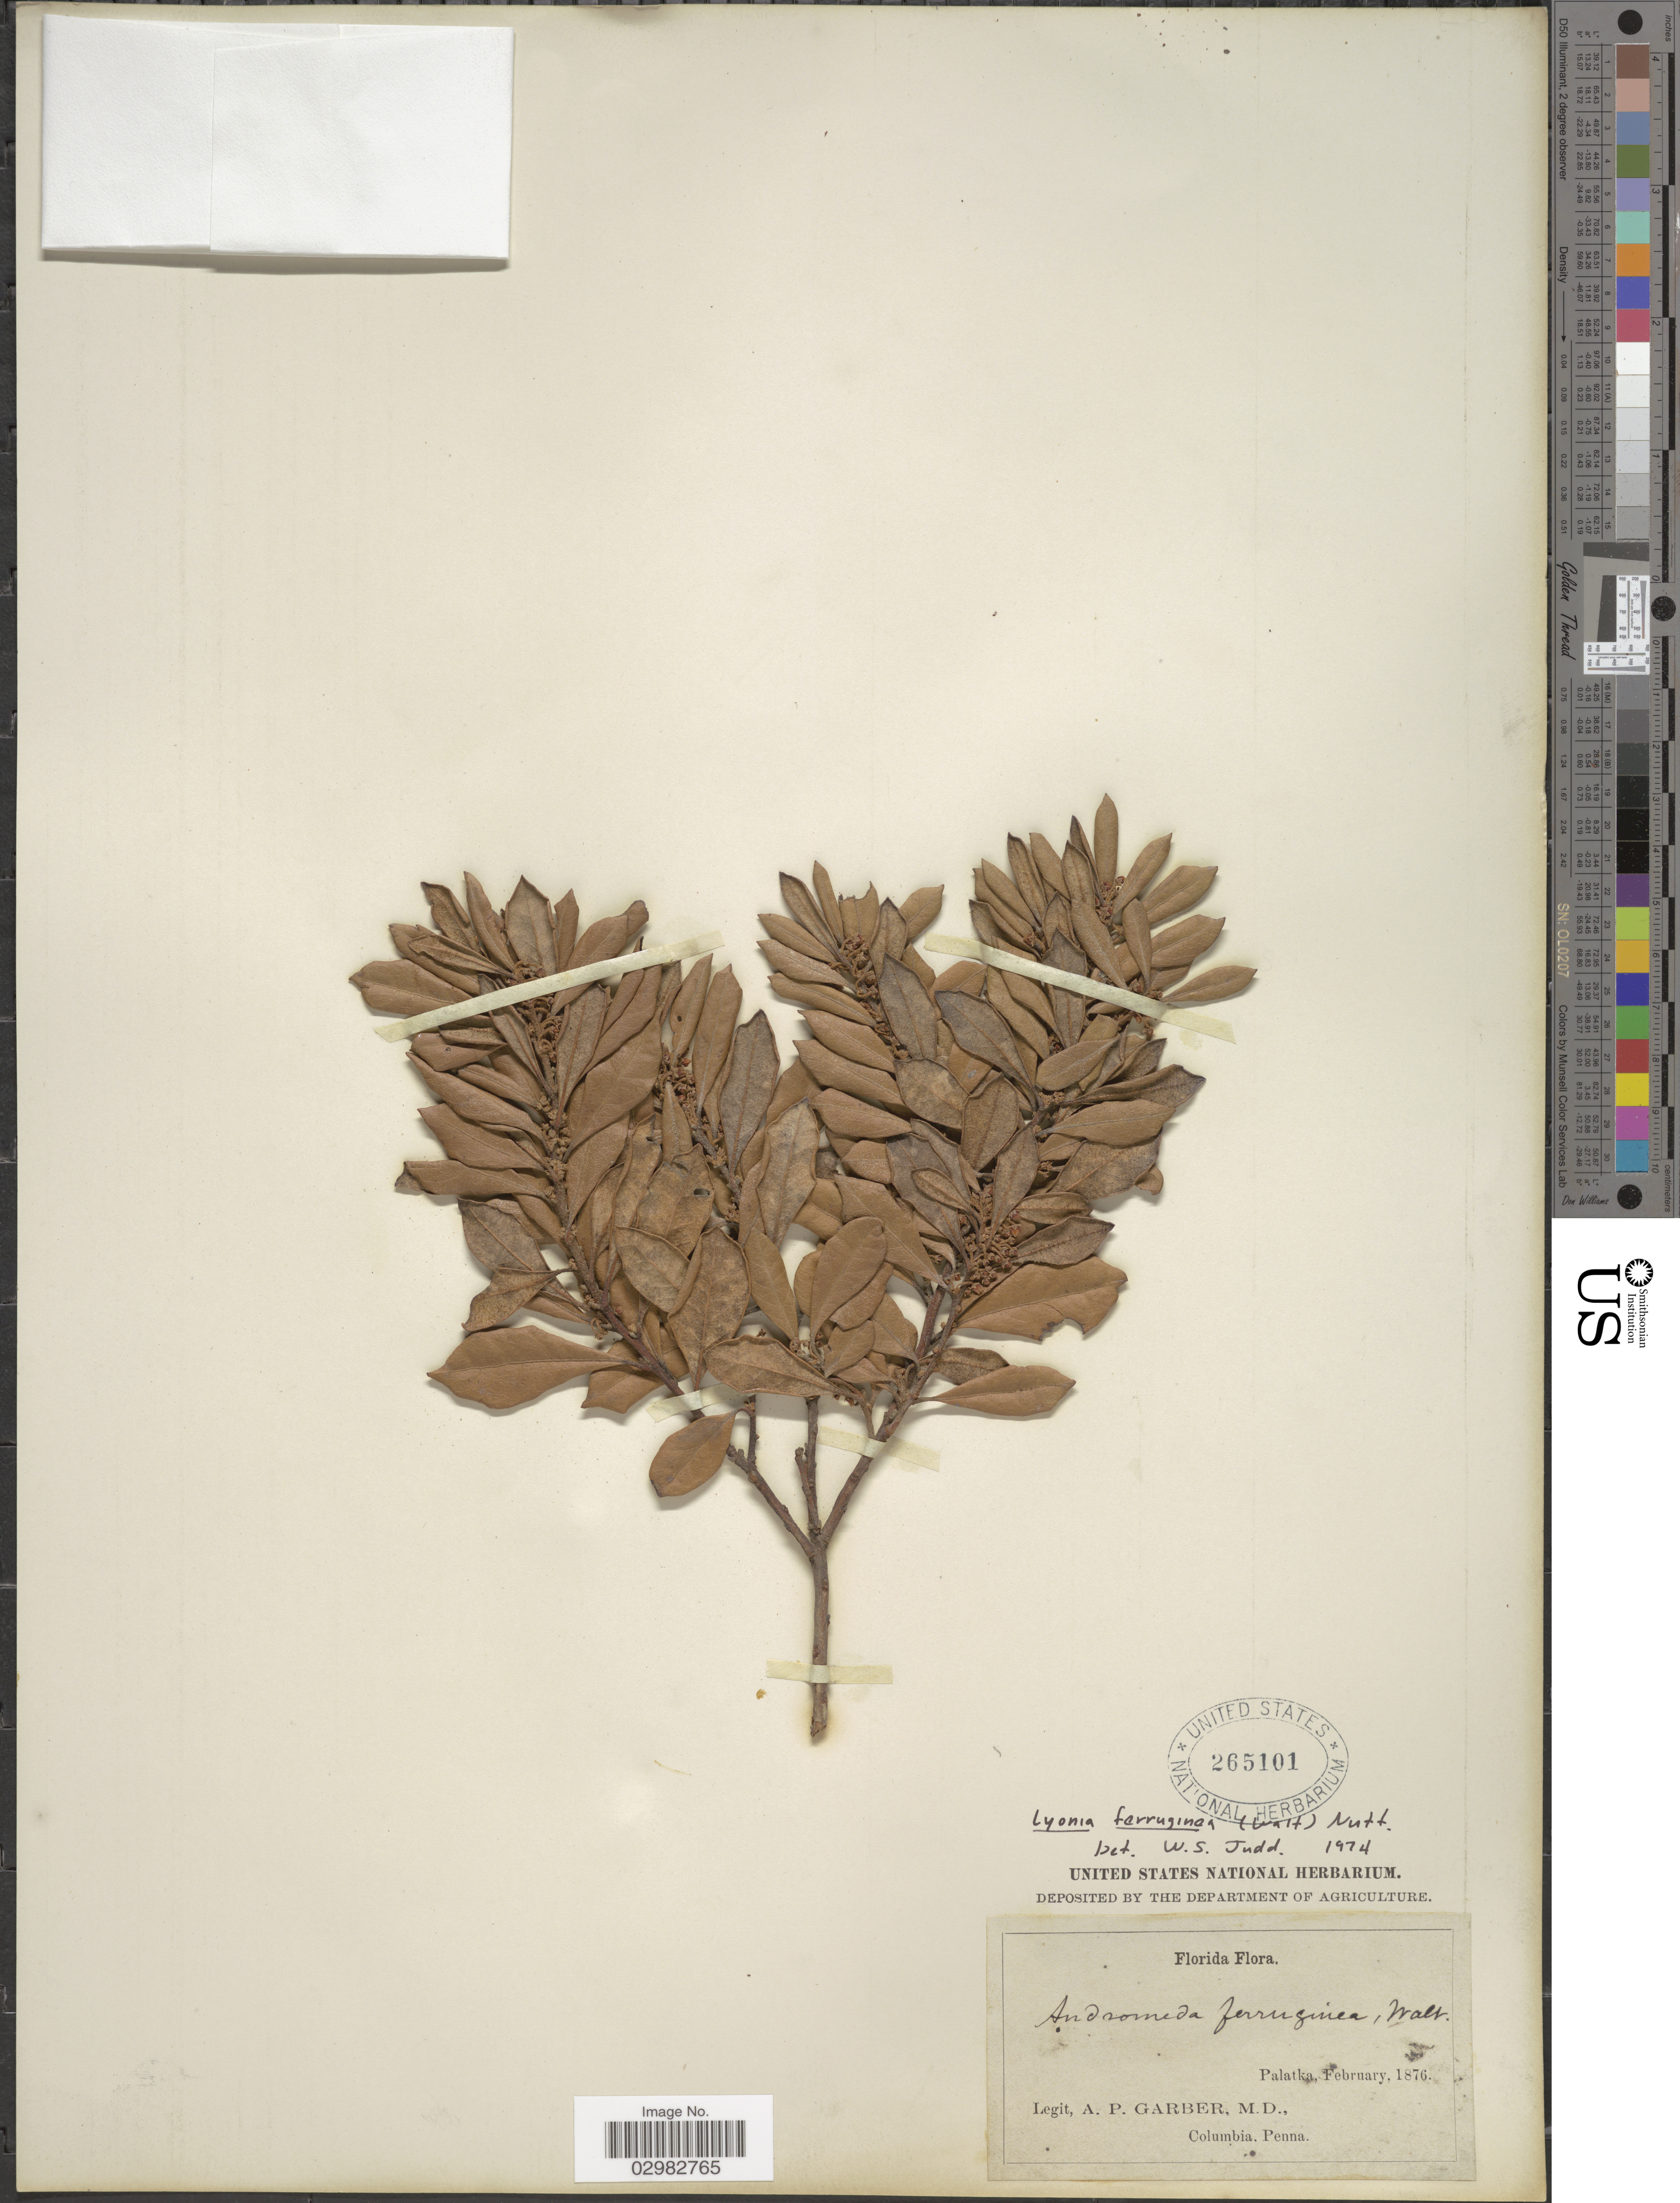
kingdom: Plantae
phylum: Tracheophyta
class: Magnoliopsida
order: Ericales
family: Ericaceae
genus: Lyonia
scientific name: Lyonia fruticosa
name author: (Michx.) G.S. Torr.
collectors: A. P. Garber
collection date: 1876-02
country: United States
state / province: Florida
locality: Palatka.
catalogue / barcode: US 265101